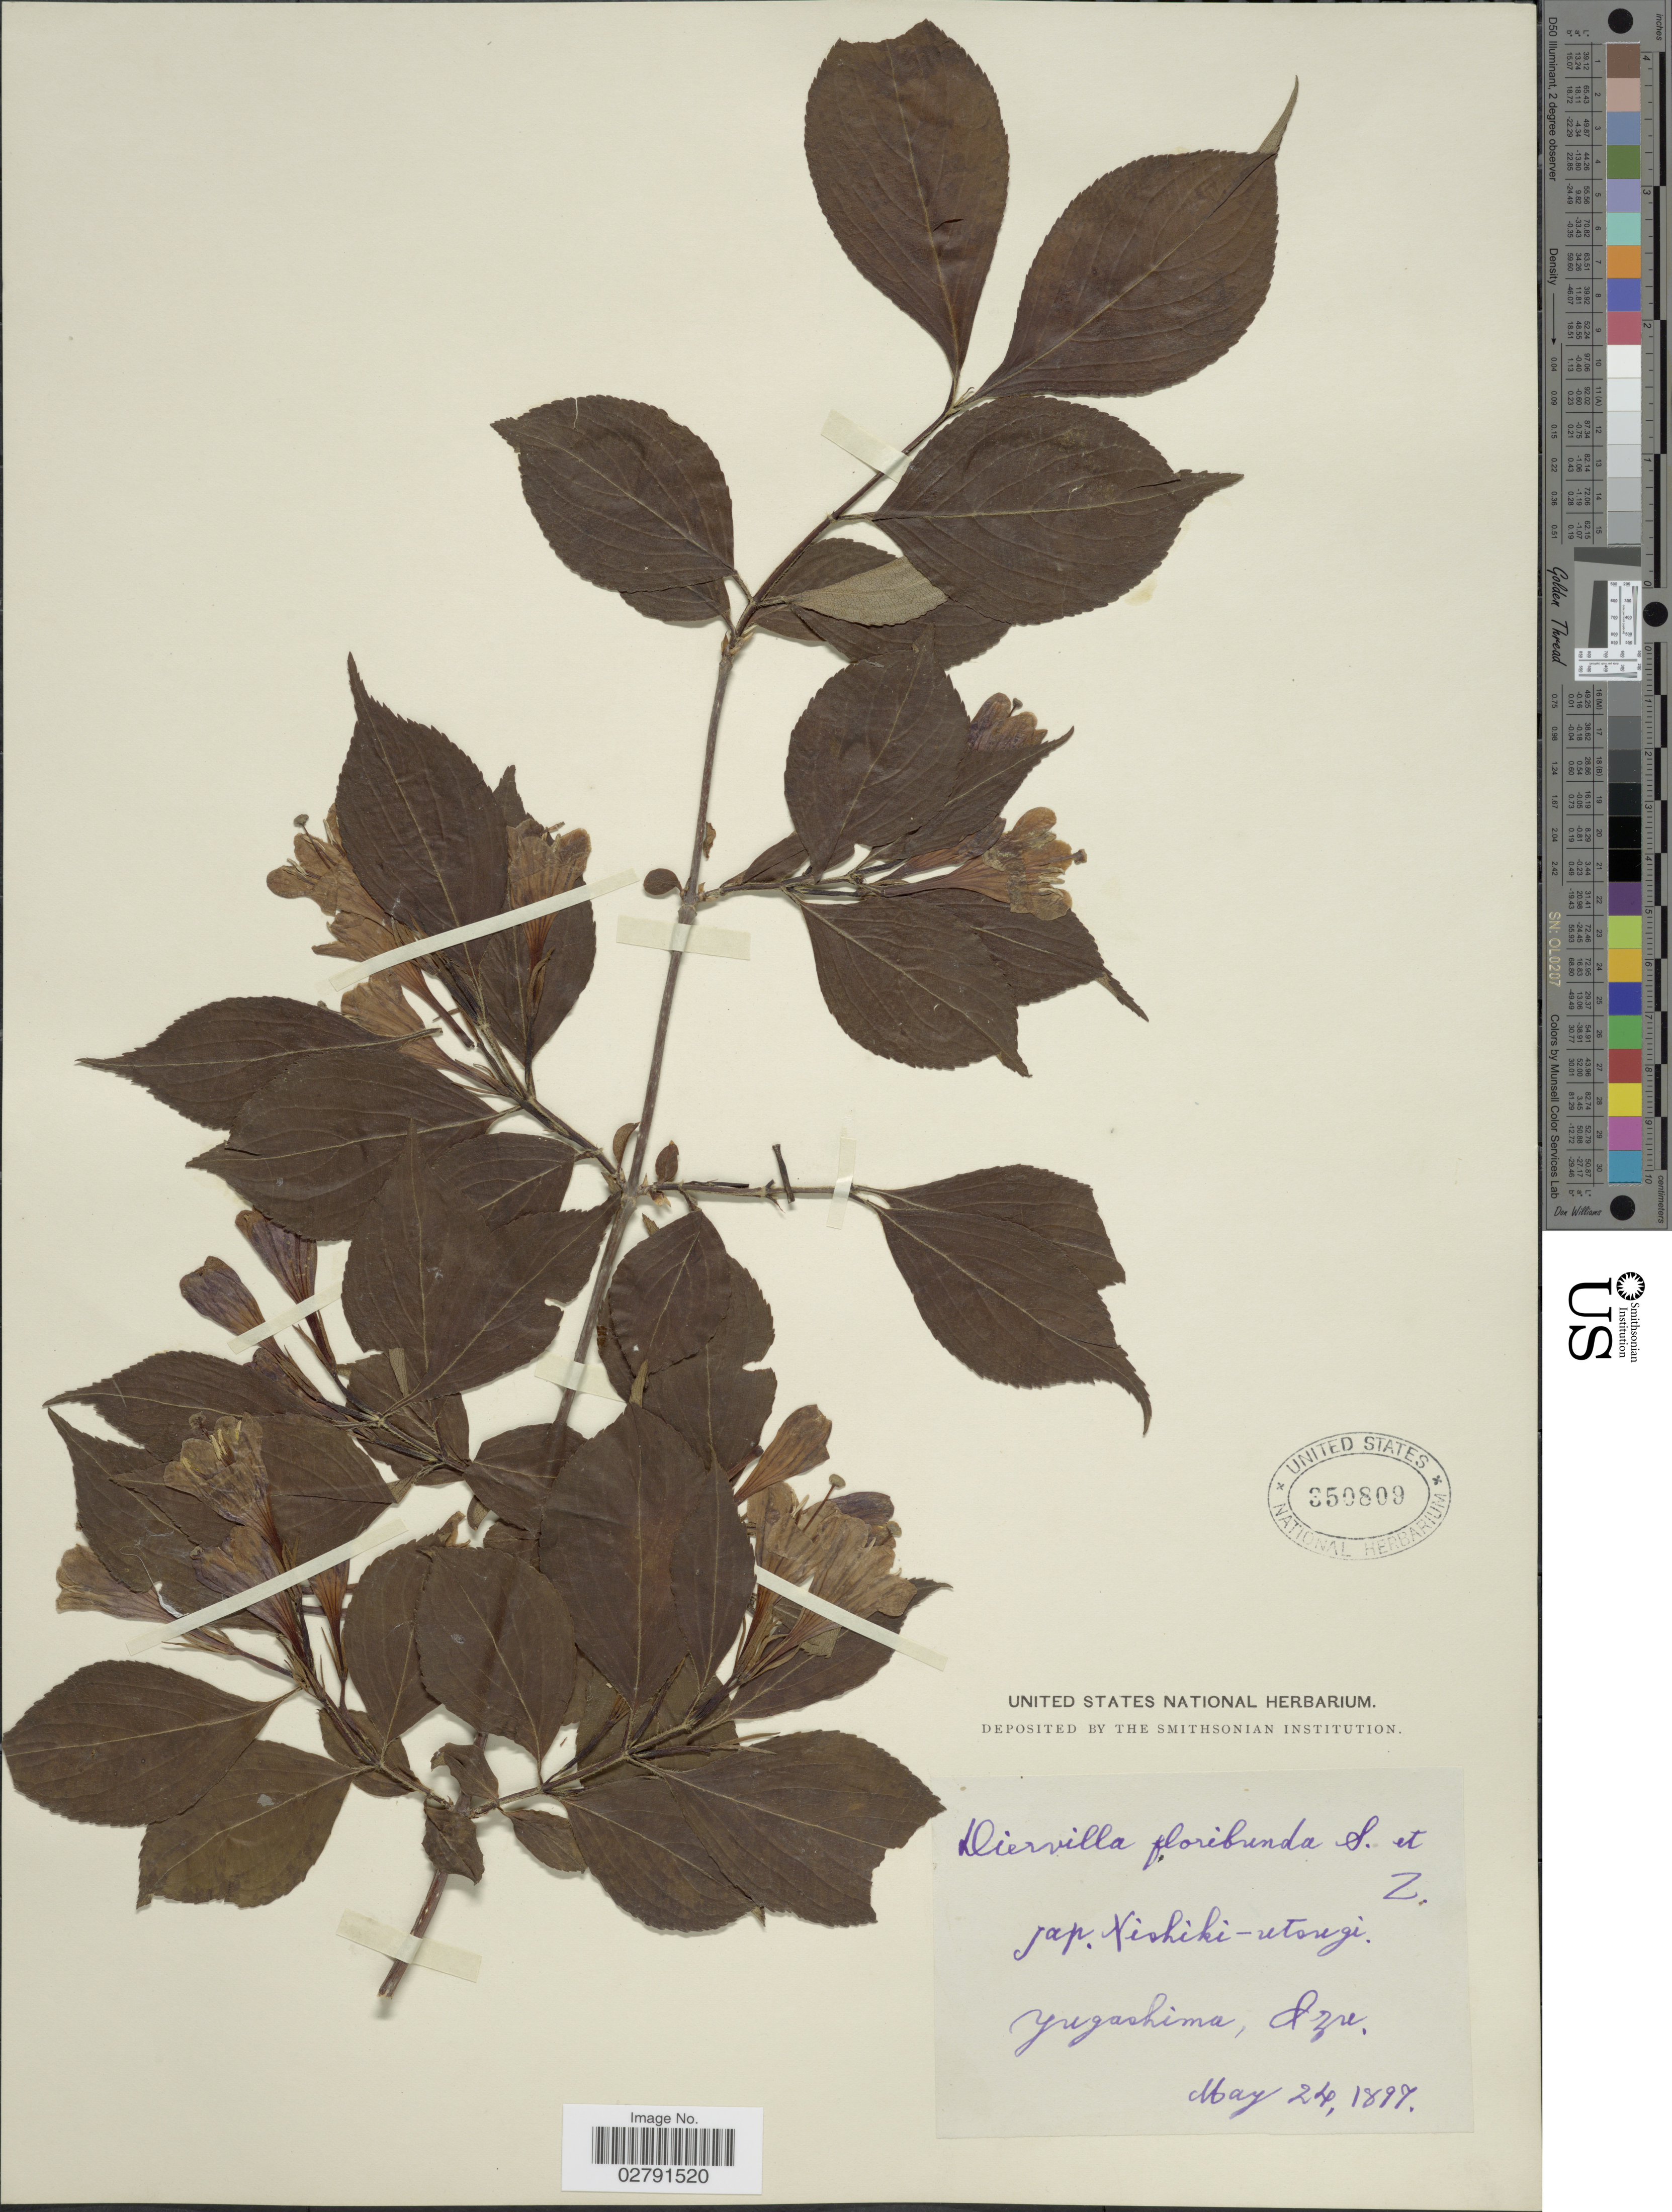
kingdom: Plantae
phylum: Tracheophyta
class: Magnoliopsida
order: Dipsacales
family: Caprifoliaceae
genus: Diervilla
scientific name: Diervilla japonica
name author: (Thunb.) DC.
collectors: ex herb. United States National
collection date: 1897-05-24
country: Japan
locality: Yugashima, Izu.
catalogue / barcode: US 350809